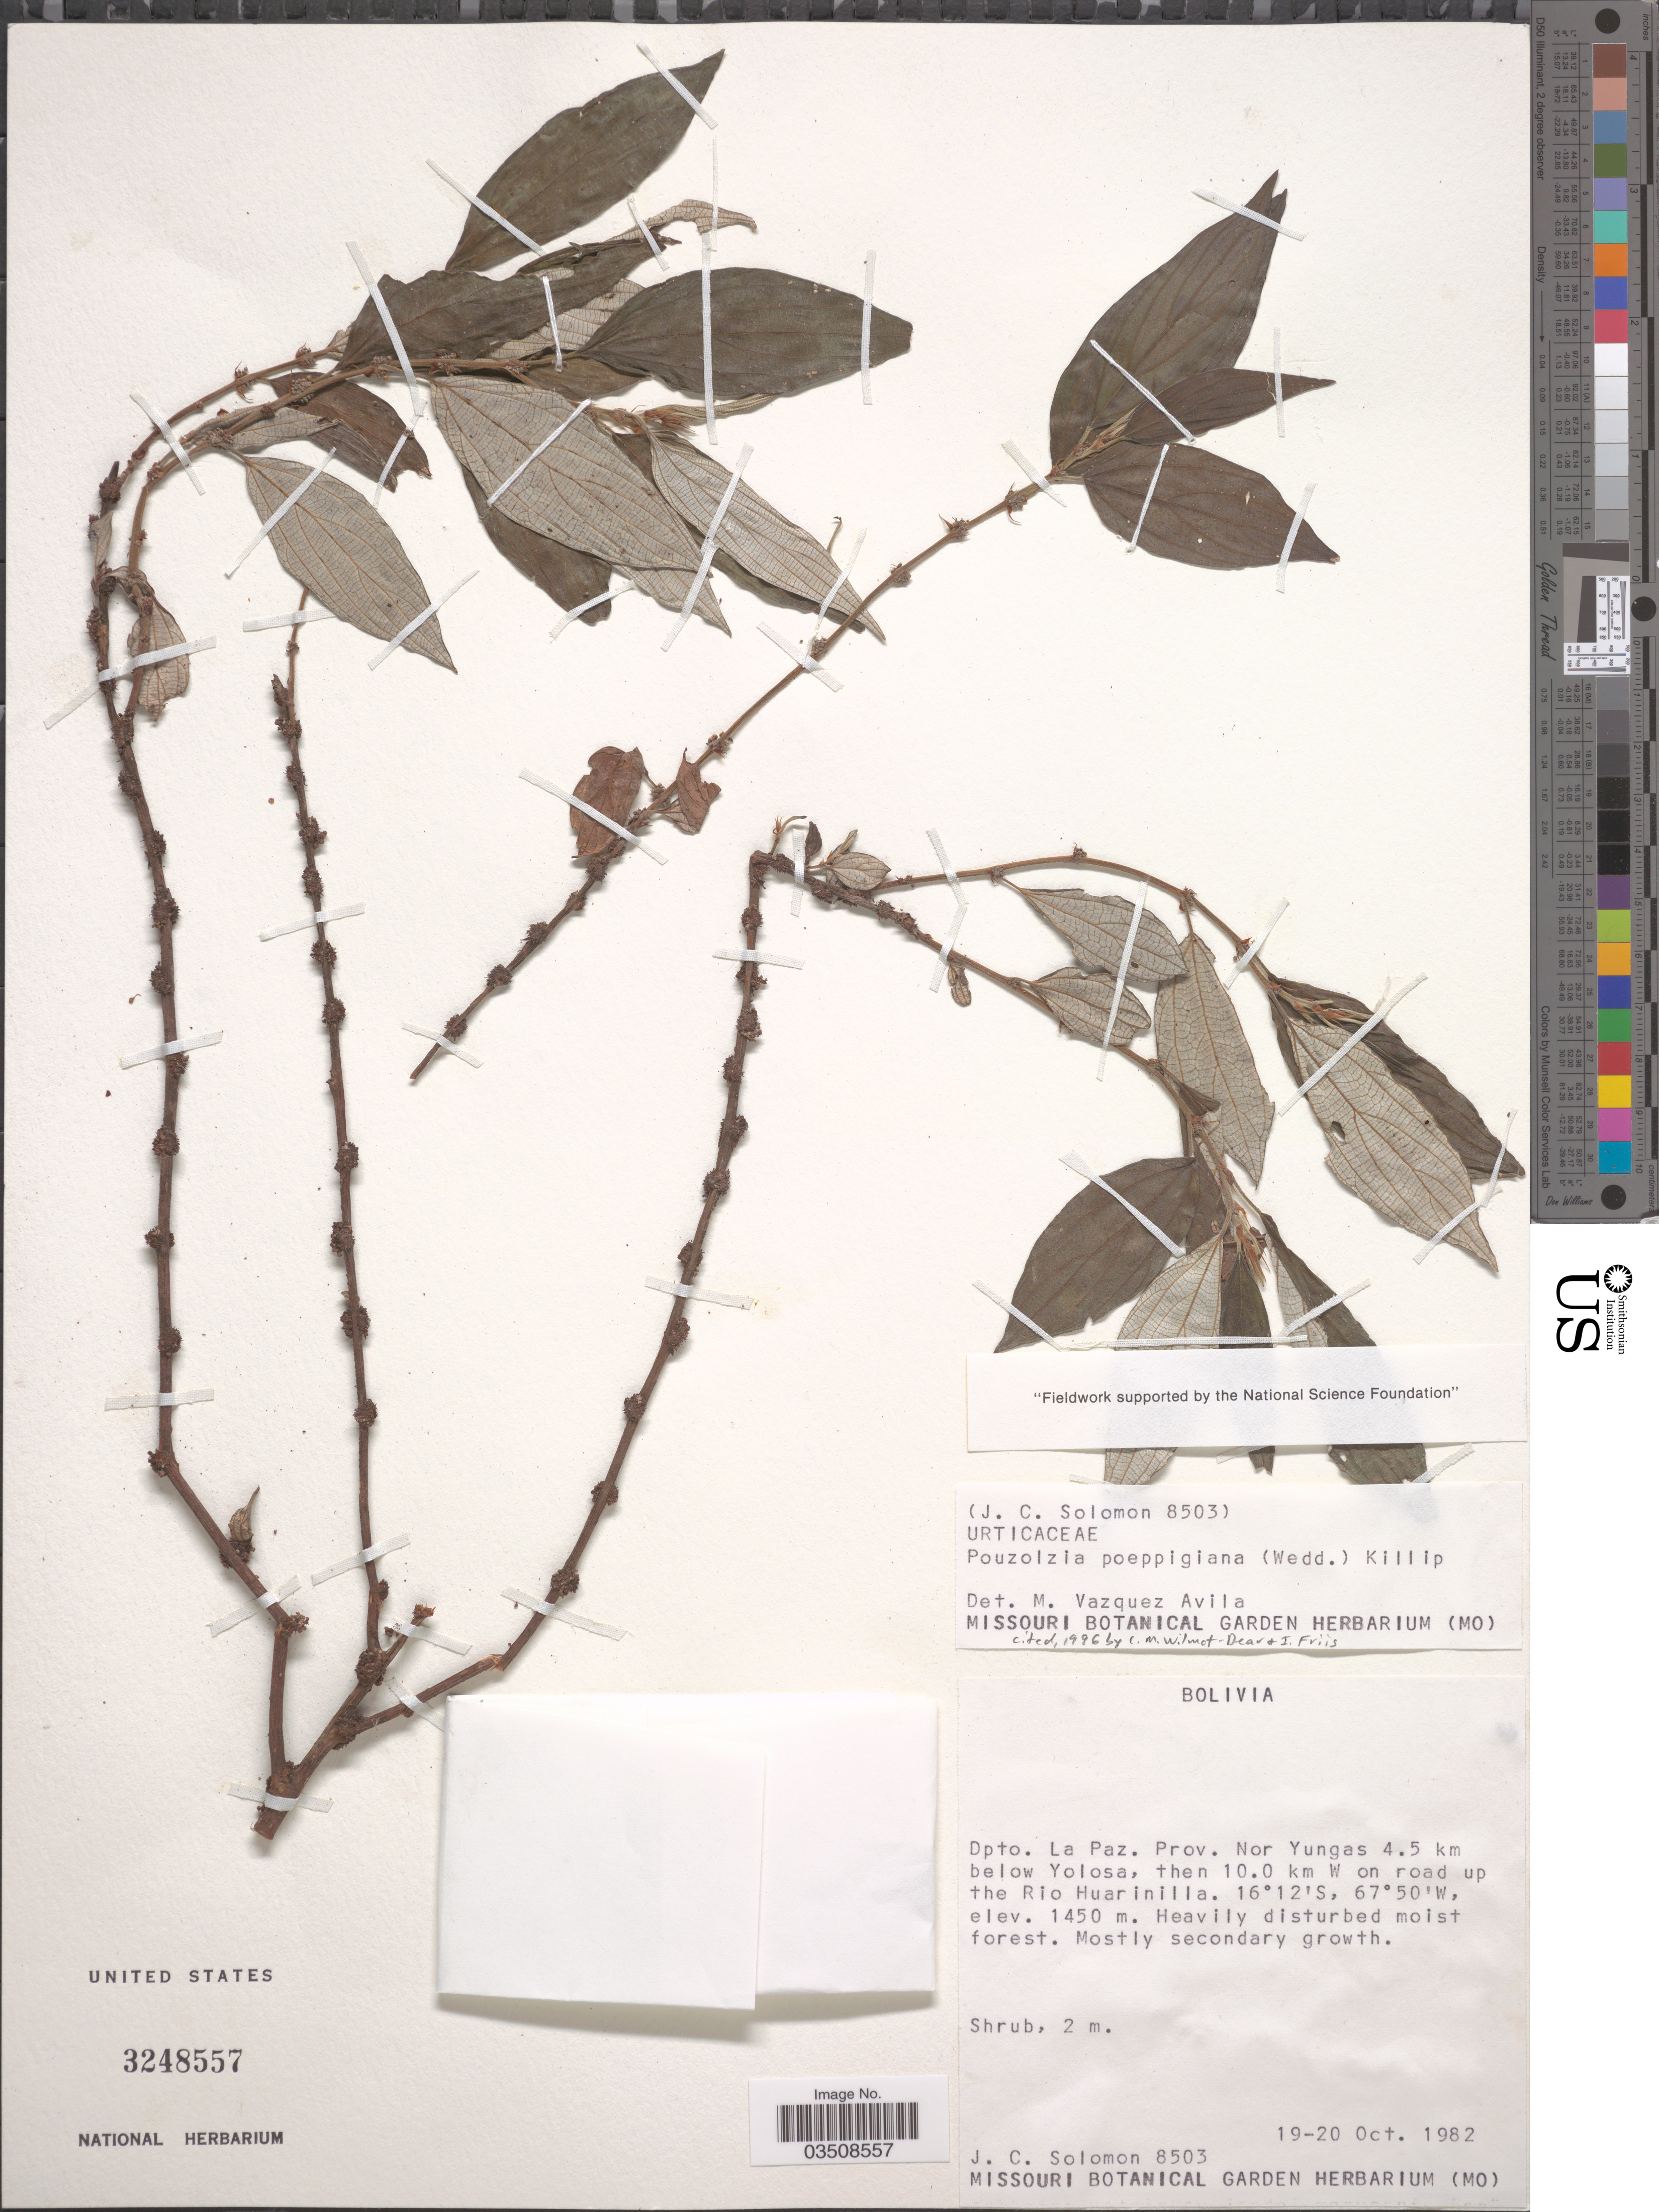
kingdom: Plantae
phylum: Tracheophyta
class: Magnoliopsida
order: Rosales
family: Urticaceae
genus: Pouzolzia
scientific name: Pouzolzia poeppigiana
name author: (Wedd.) Killip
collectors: J. C. Solomon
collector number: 8503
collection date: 1982-10-19/1982-10-20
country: Bolivia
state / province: La Paz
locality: Dpto. La Paz. Prov. Nor Yungas 4.5 km below Yolosa, then 10.0 km W on road up the Rio Huarinilla.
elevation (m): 1450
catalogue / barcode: US 3248557